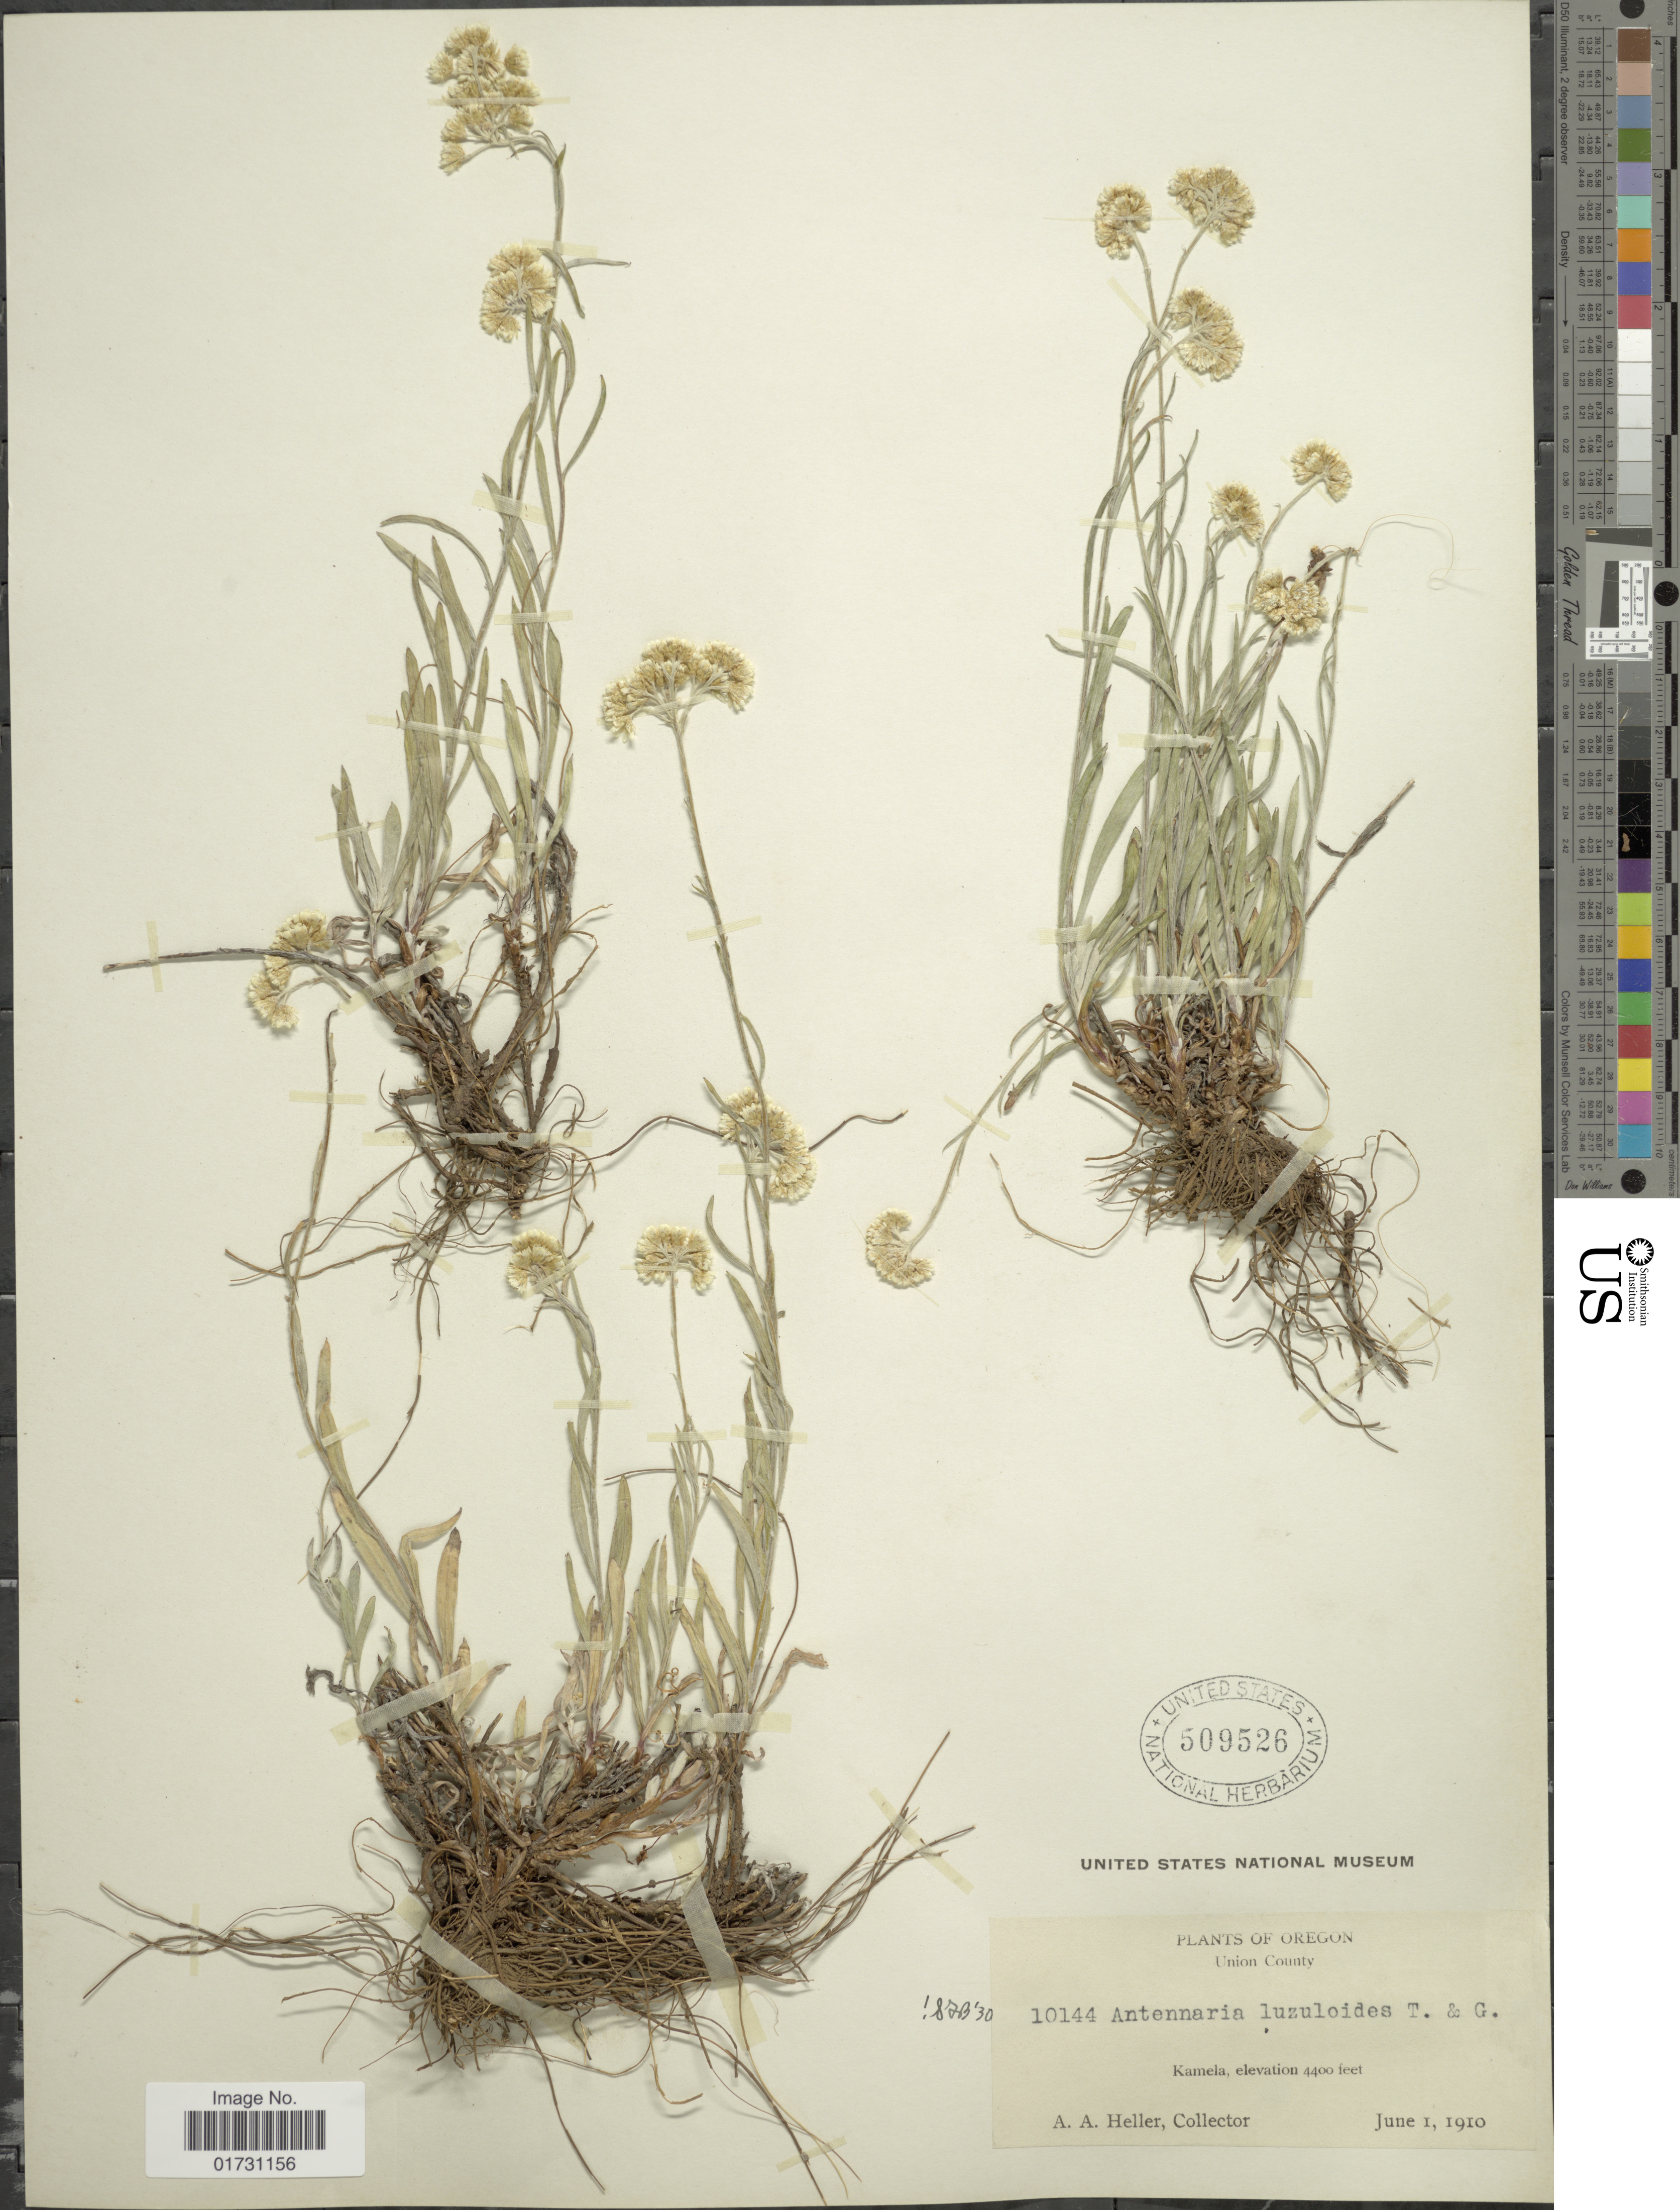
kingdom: Plantae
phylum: Tracheophyta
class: Magnoliopsida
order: Asterales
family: Asteraceae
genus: Antennaria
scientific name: Antennaria luzuloides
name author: Torr. & A. Gray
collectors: A. A. Heller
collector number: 10144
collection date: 1910-06-01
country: United States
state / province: Oregon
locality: Union County, Kamela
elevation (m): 1341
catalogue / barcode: US 509526